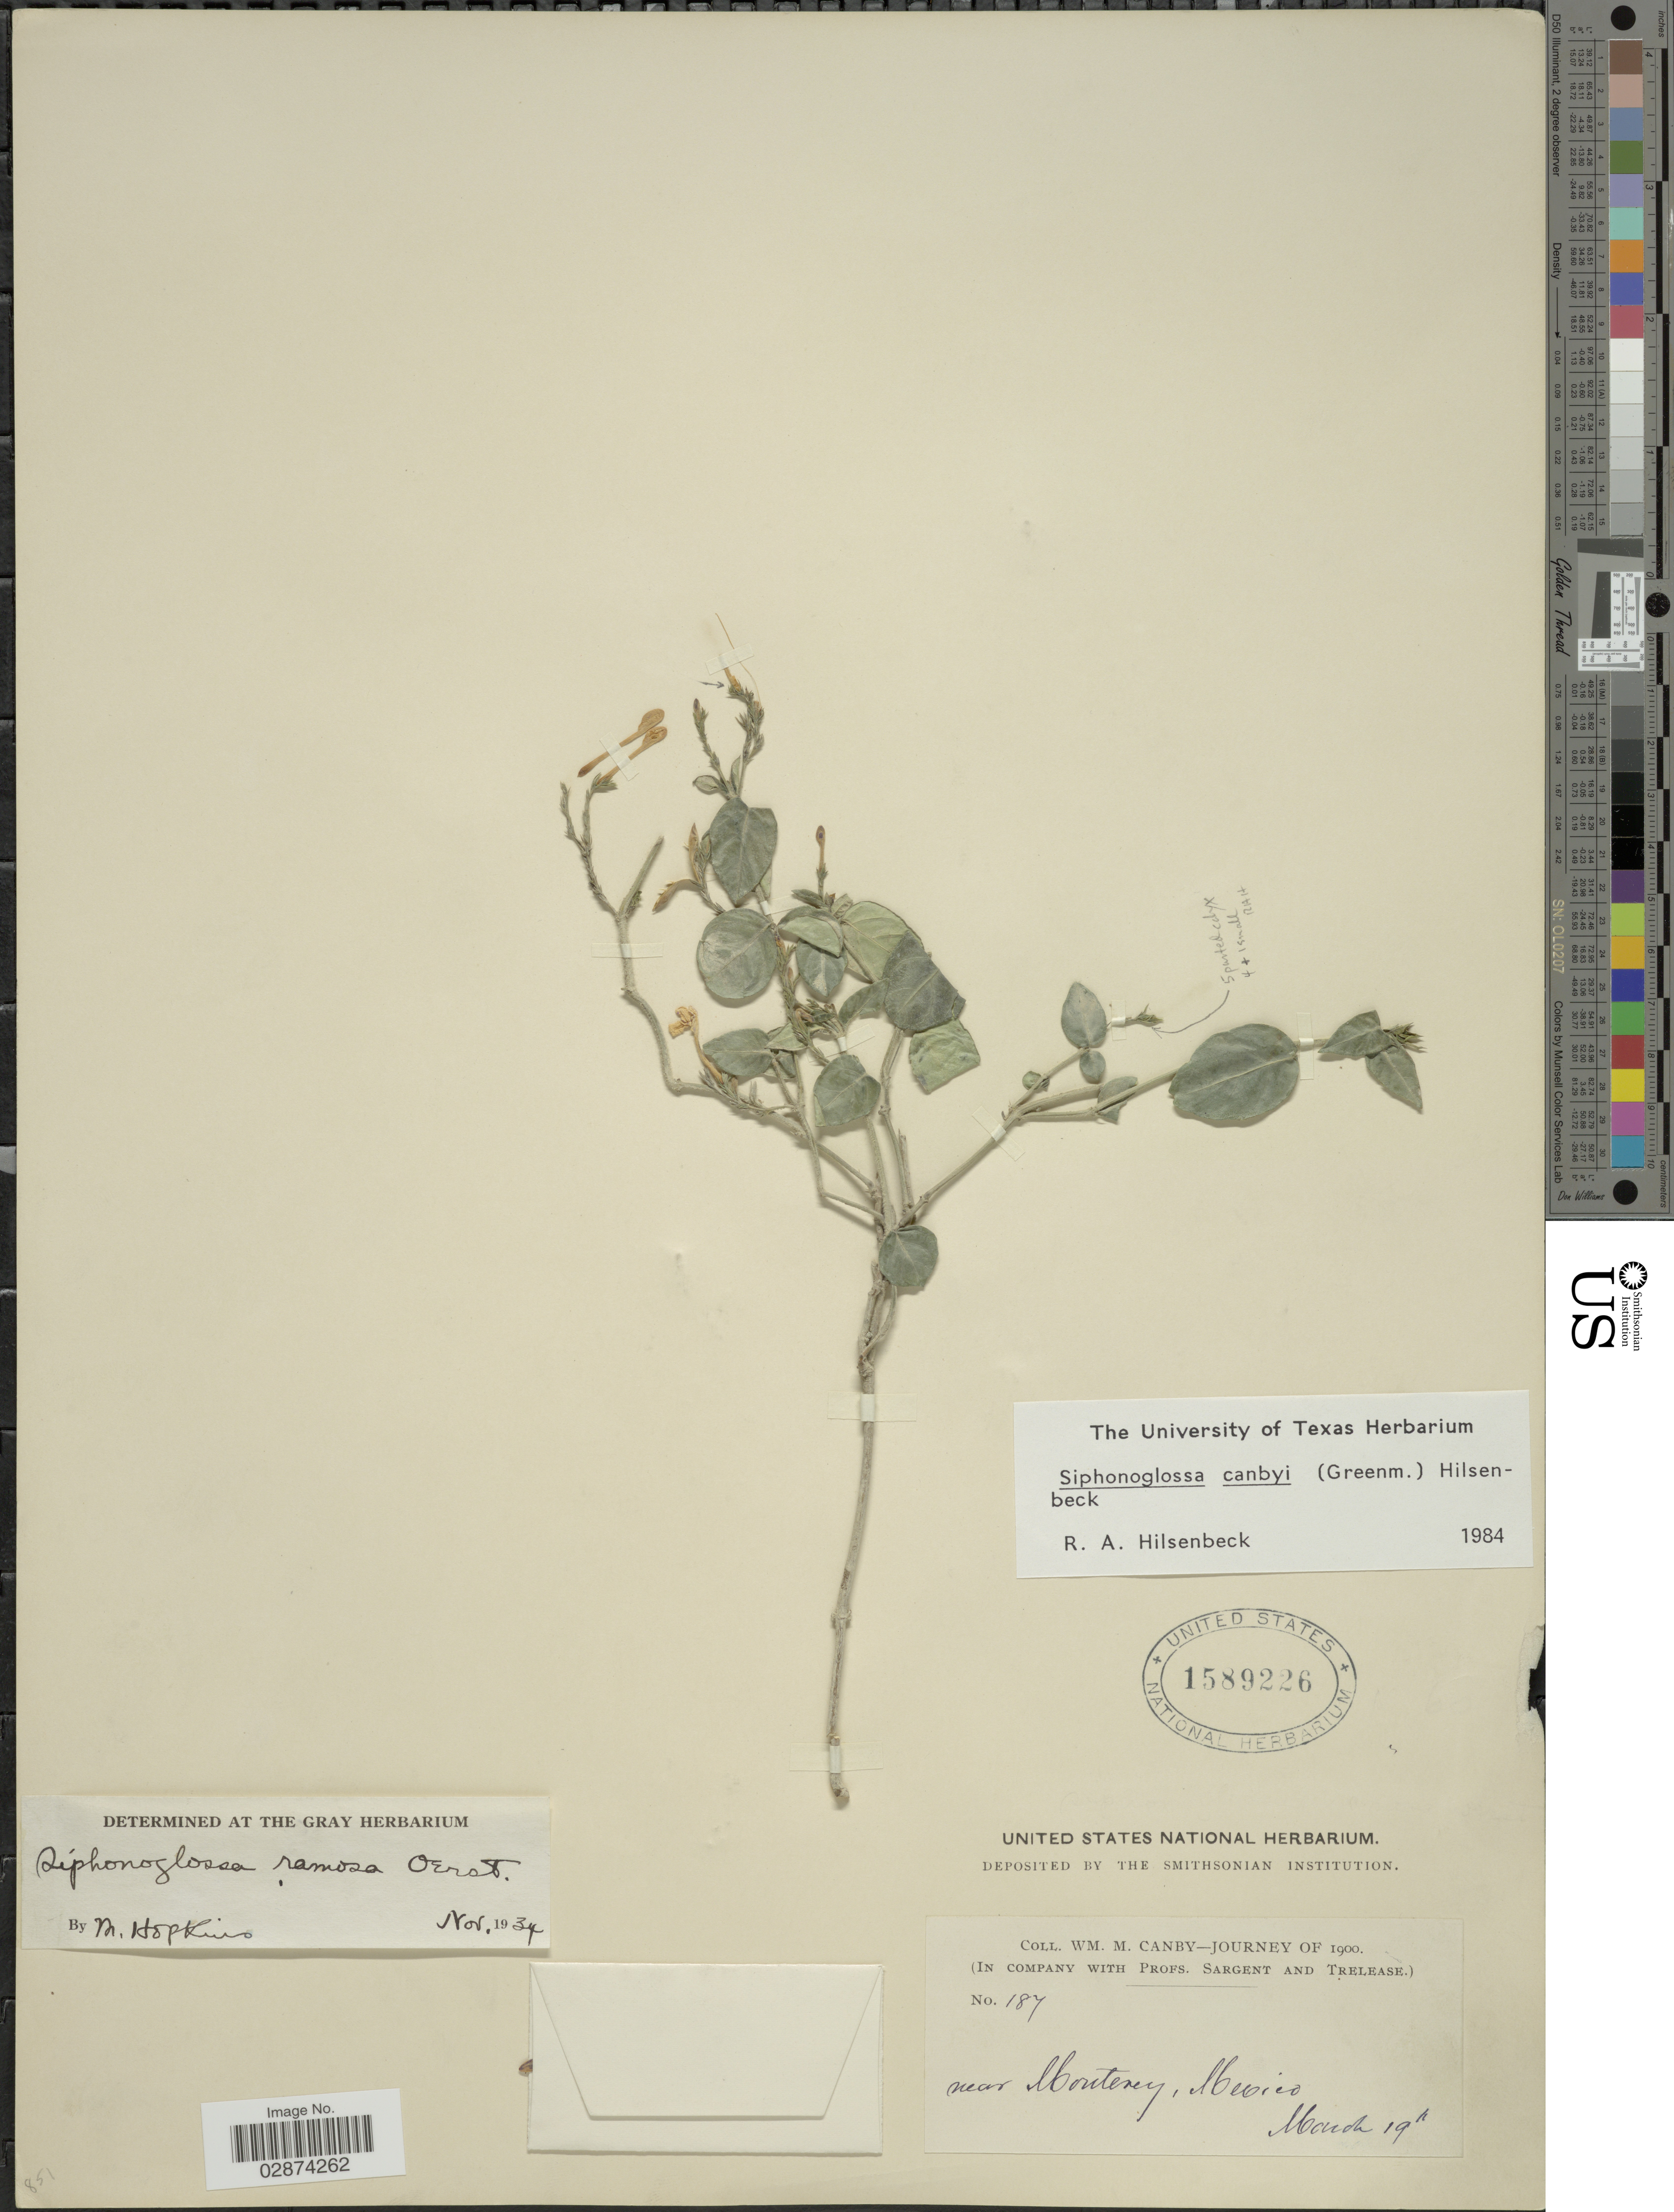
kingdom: Plantae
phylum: Tracheophyta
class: Magnoliopsida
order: Lamiales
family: Acanthaceae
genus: Justicia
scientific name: Justicia canbyi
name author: Greenm.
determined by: Fisher, Amanda, (LOB), California State University, Long Beach (UNITED STATES)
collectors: W. M. Canby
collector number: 187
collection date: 1900-03-19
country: Mexico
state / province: Nuevo León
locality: Near Monterey.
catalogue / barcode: US 1589226